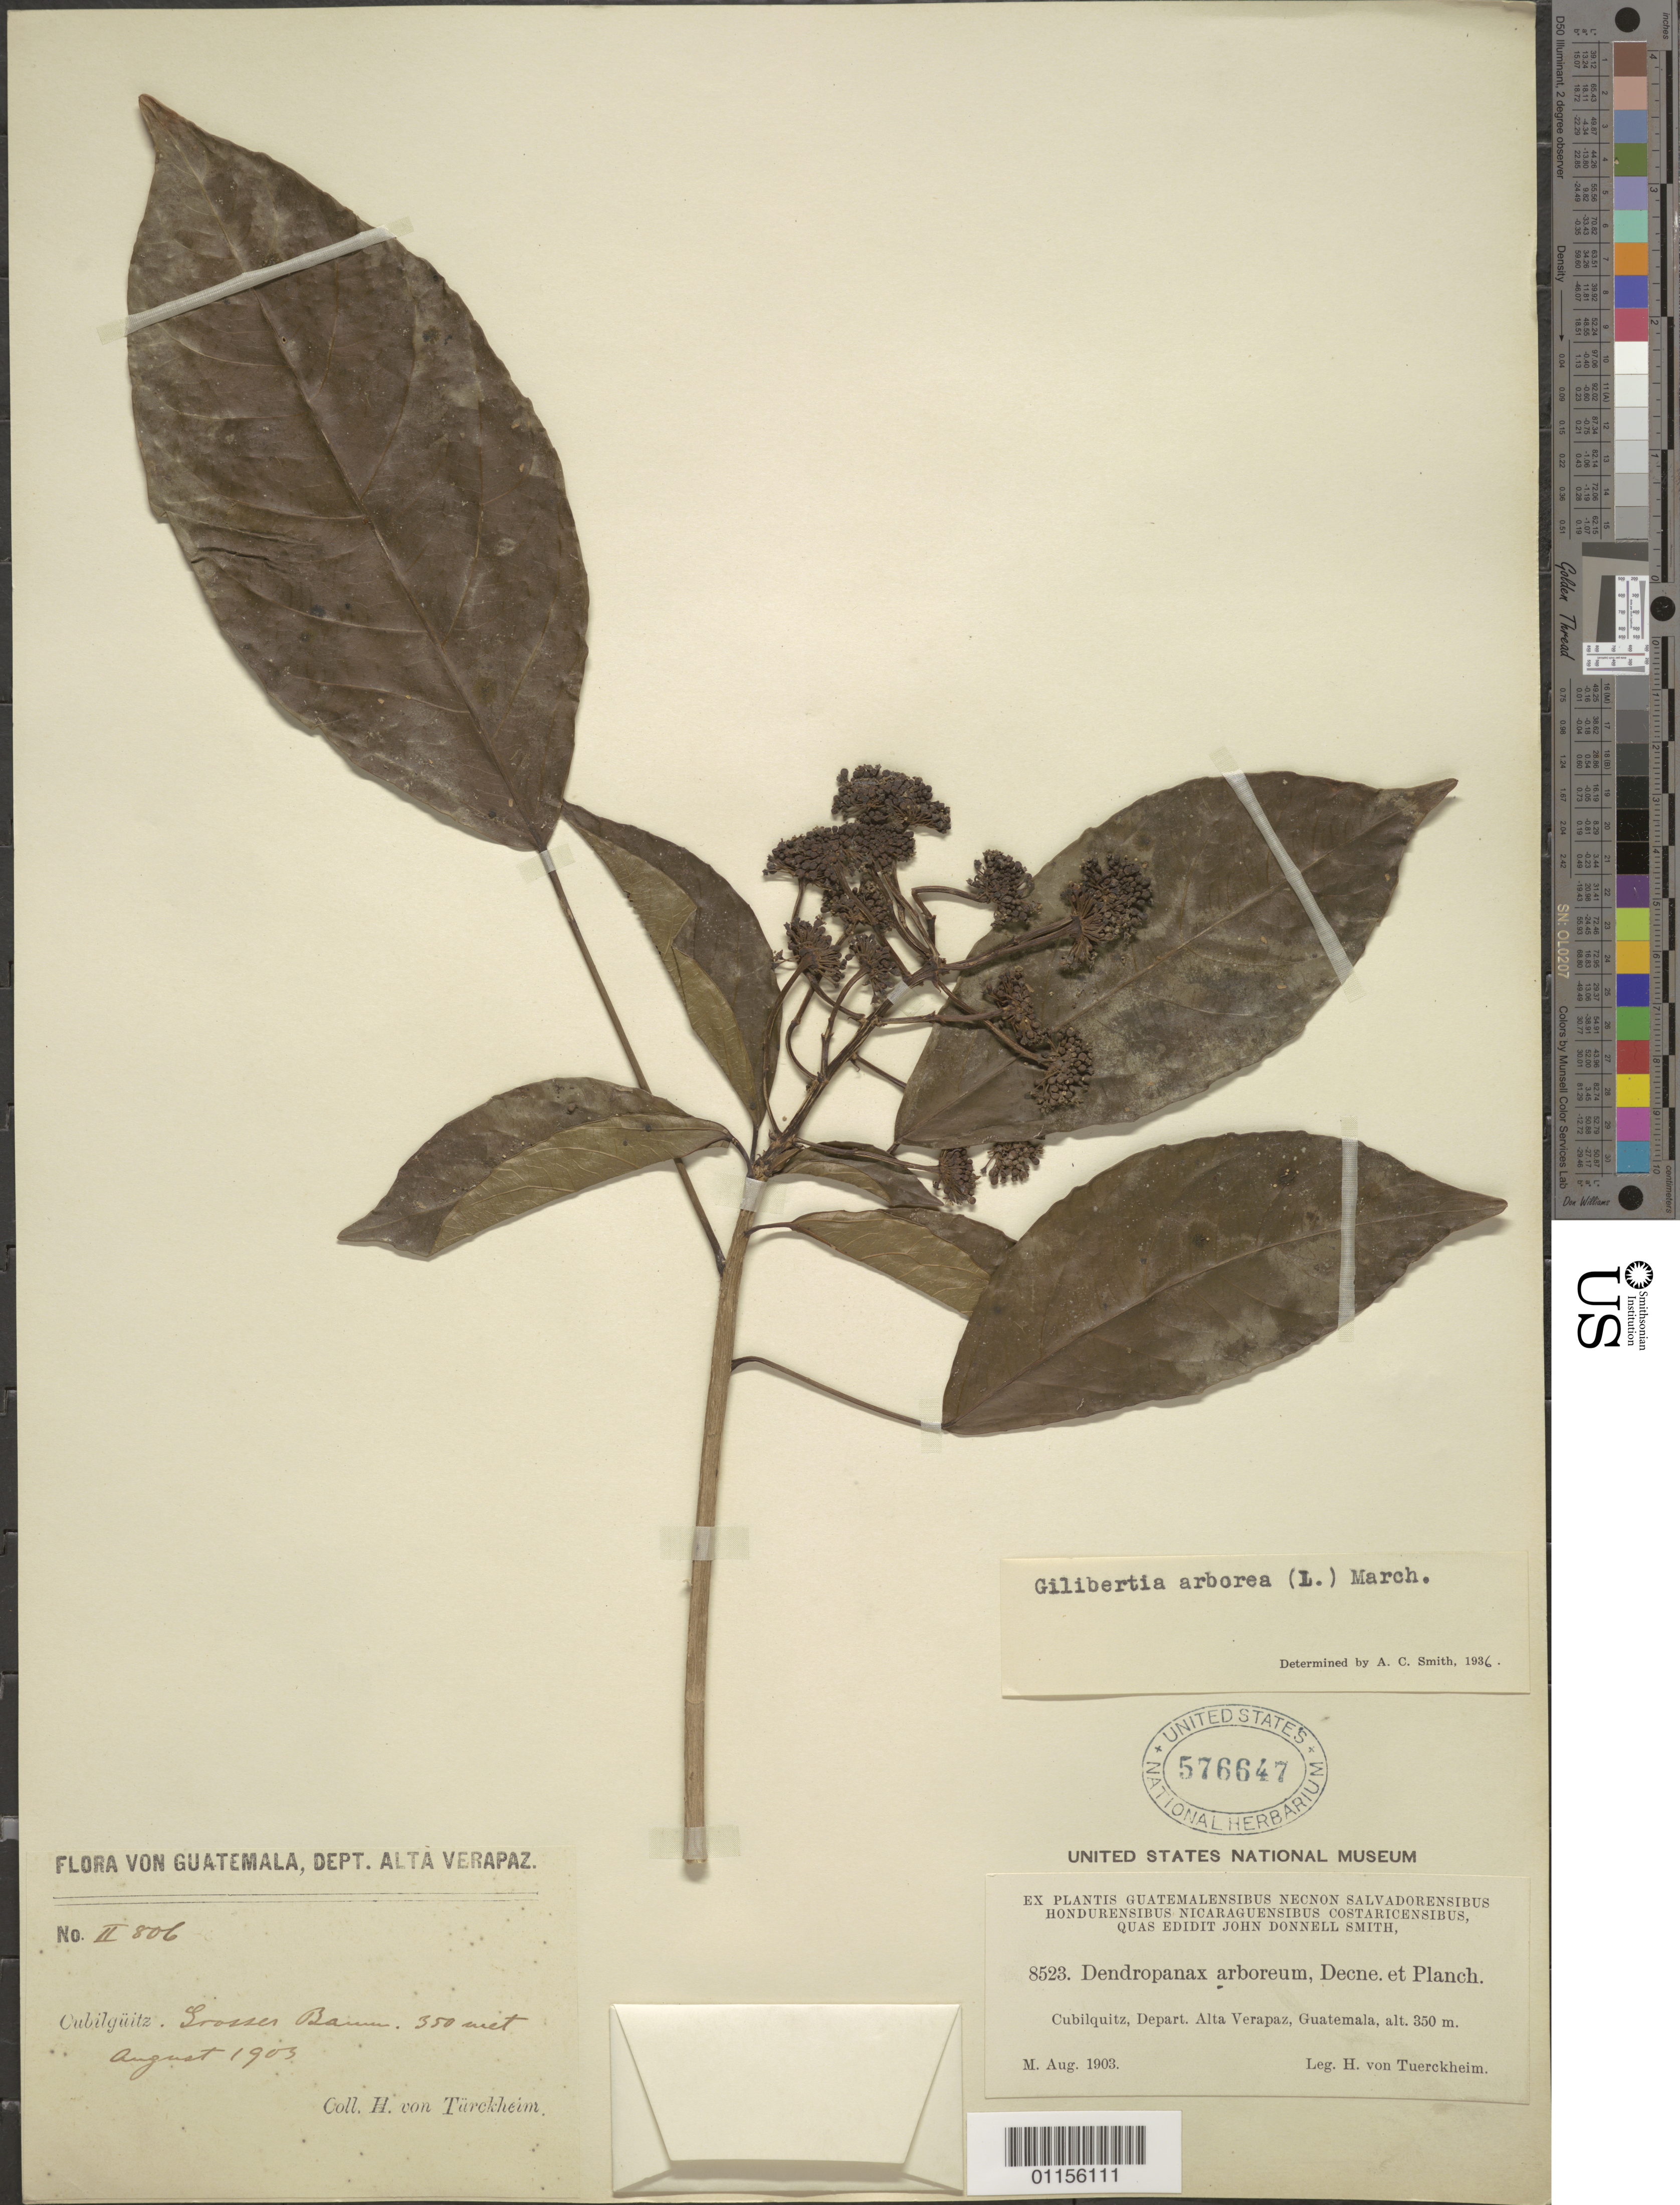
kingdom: Plantae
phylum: Tracheophyta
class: Magnoliopsida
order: Apiales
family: Araliaceae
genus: Dendropanax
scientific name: Dendropanax arboreus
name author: (L.) Decne. & Planch.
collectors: H. von Türckheim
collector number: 8523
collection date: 1903-08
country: Guatemala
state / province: Alta Verapaz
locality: Cubilquitz.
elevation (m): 350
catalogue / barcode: US 576647